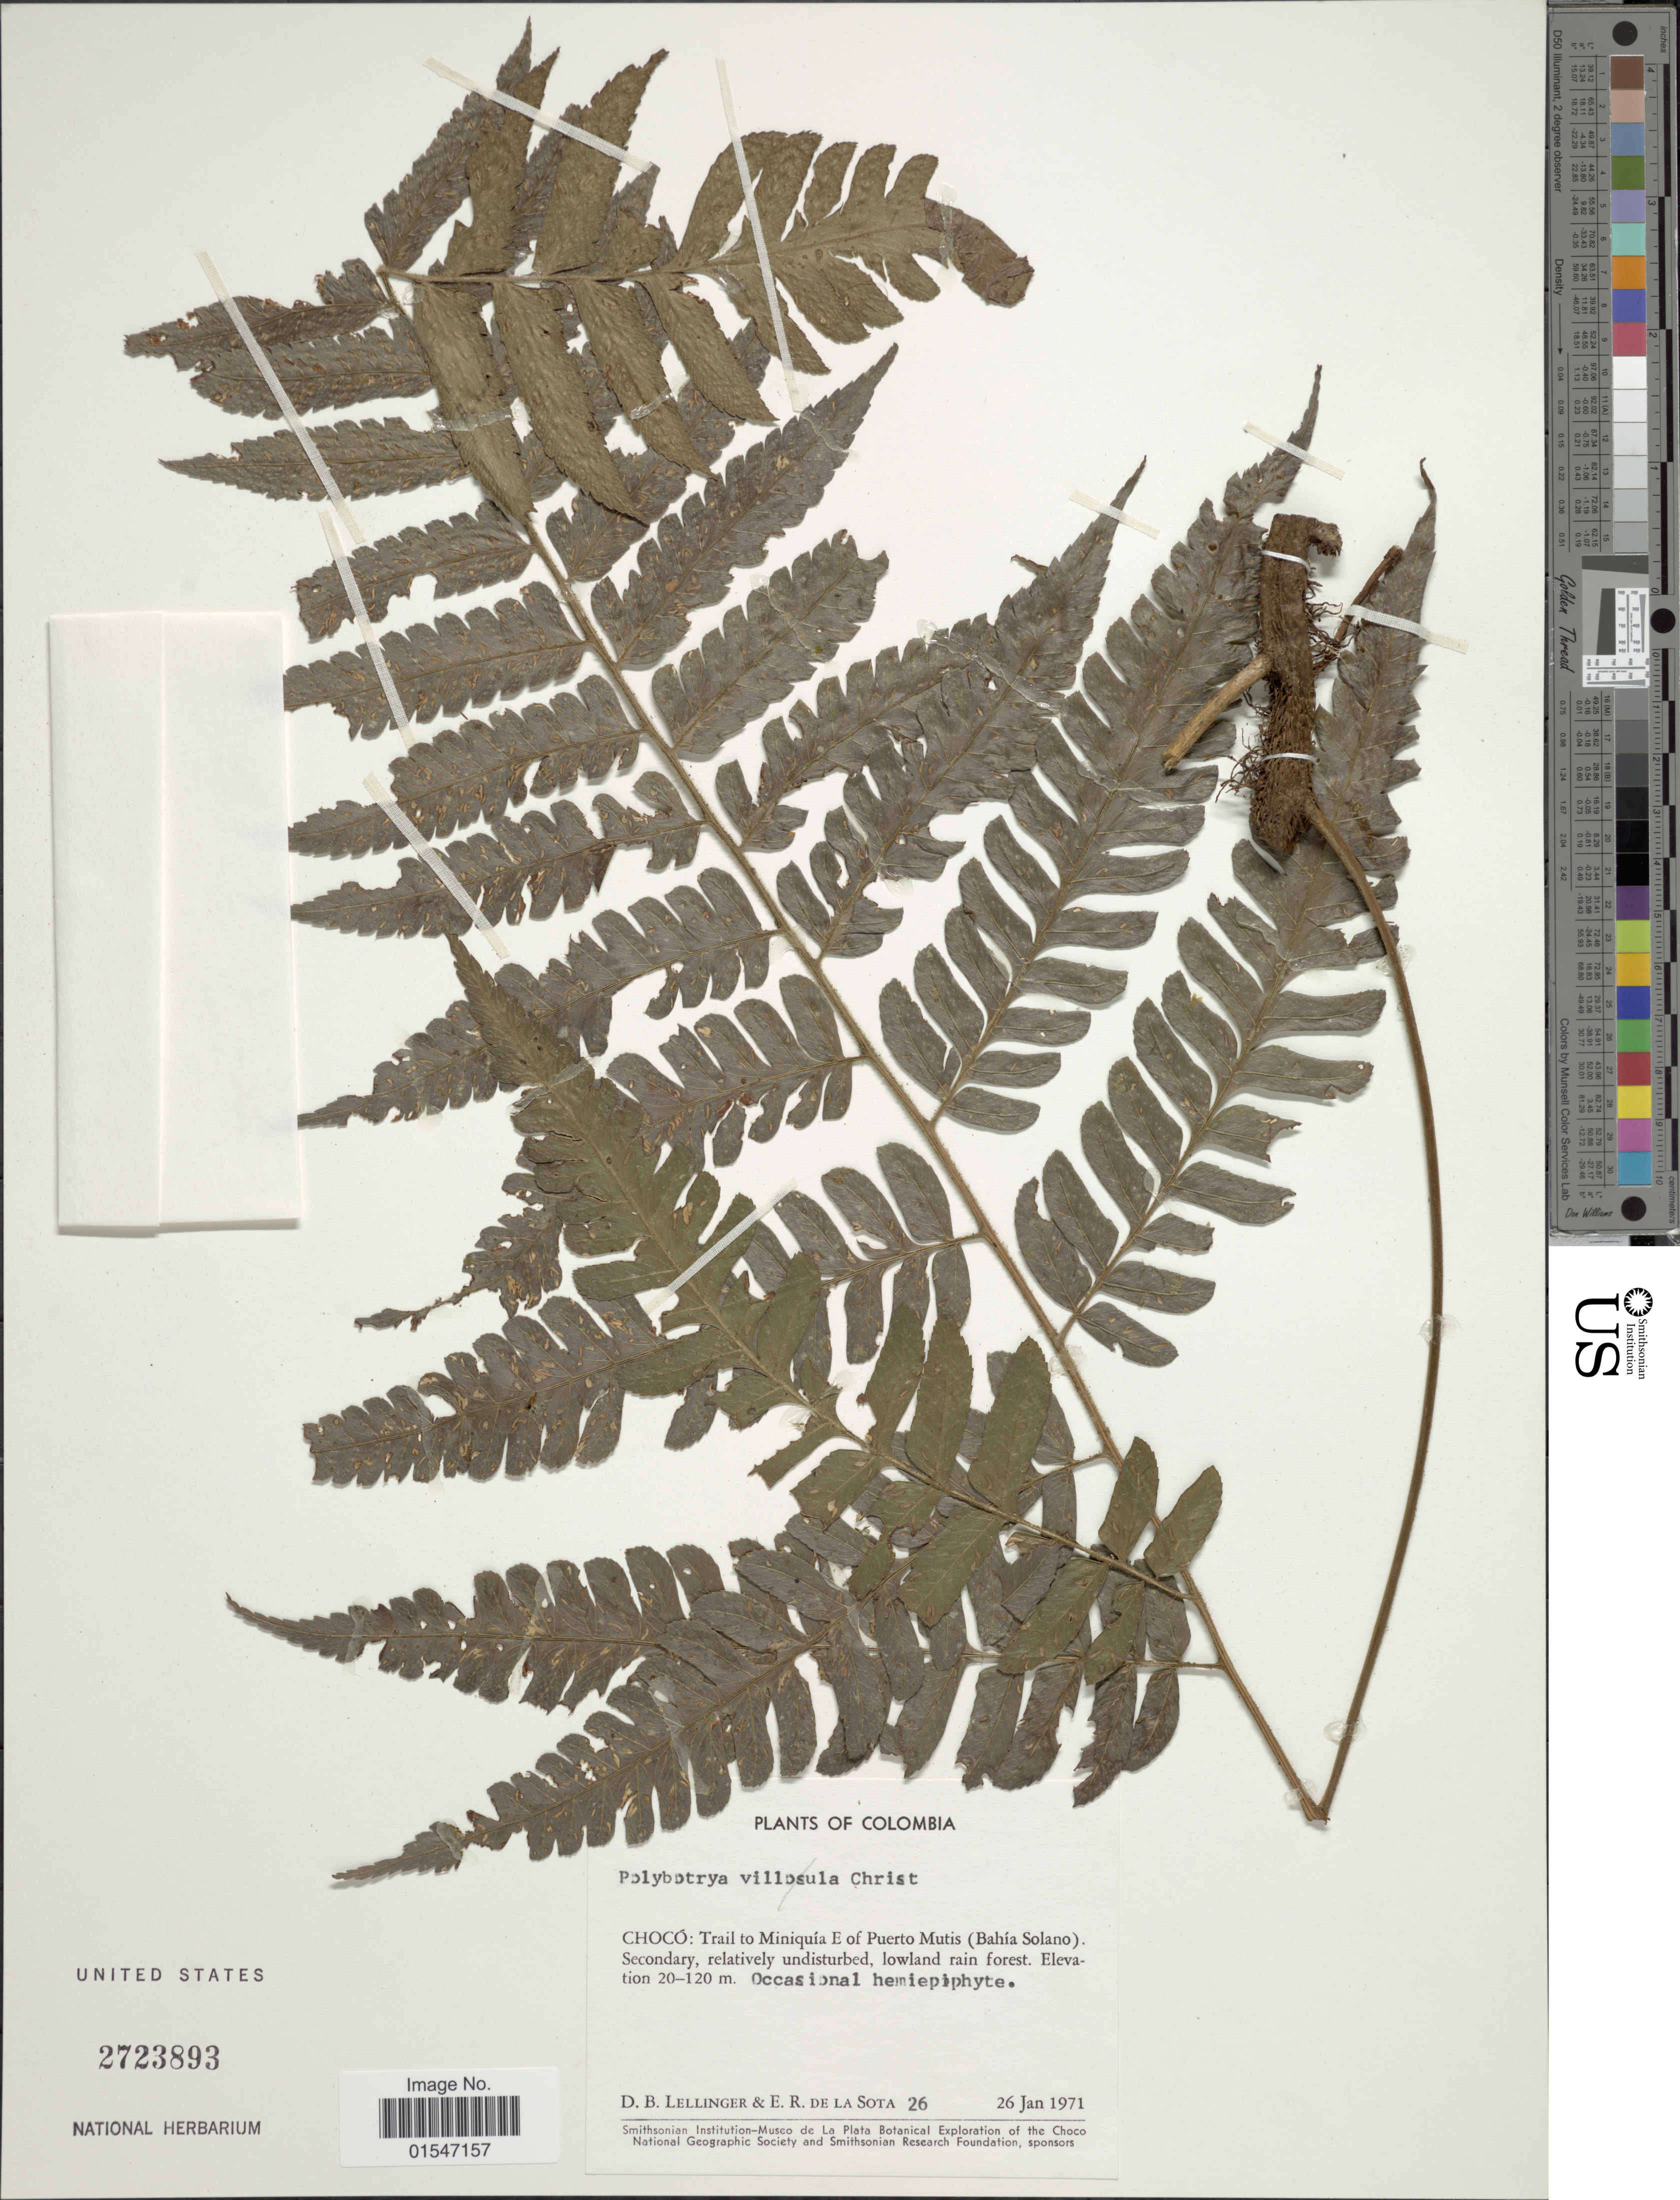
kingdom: Plantae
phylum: Tracheophyta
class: Polypodiopsida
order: Polypodiales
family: Dryopteridaceae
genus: Polybotrya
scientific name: Polybotrya caudata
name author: Kunze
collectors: D. B. Lellinger & E. R. de la Sota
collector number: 26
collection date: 1971-01-26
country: Colombia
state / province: Chocó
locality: Choco: Trail to Miniquia E of Puerto Mutis (Bahia Solano).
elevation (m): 20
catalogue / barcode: US 2723893